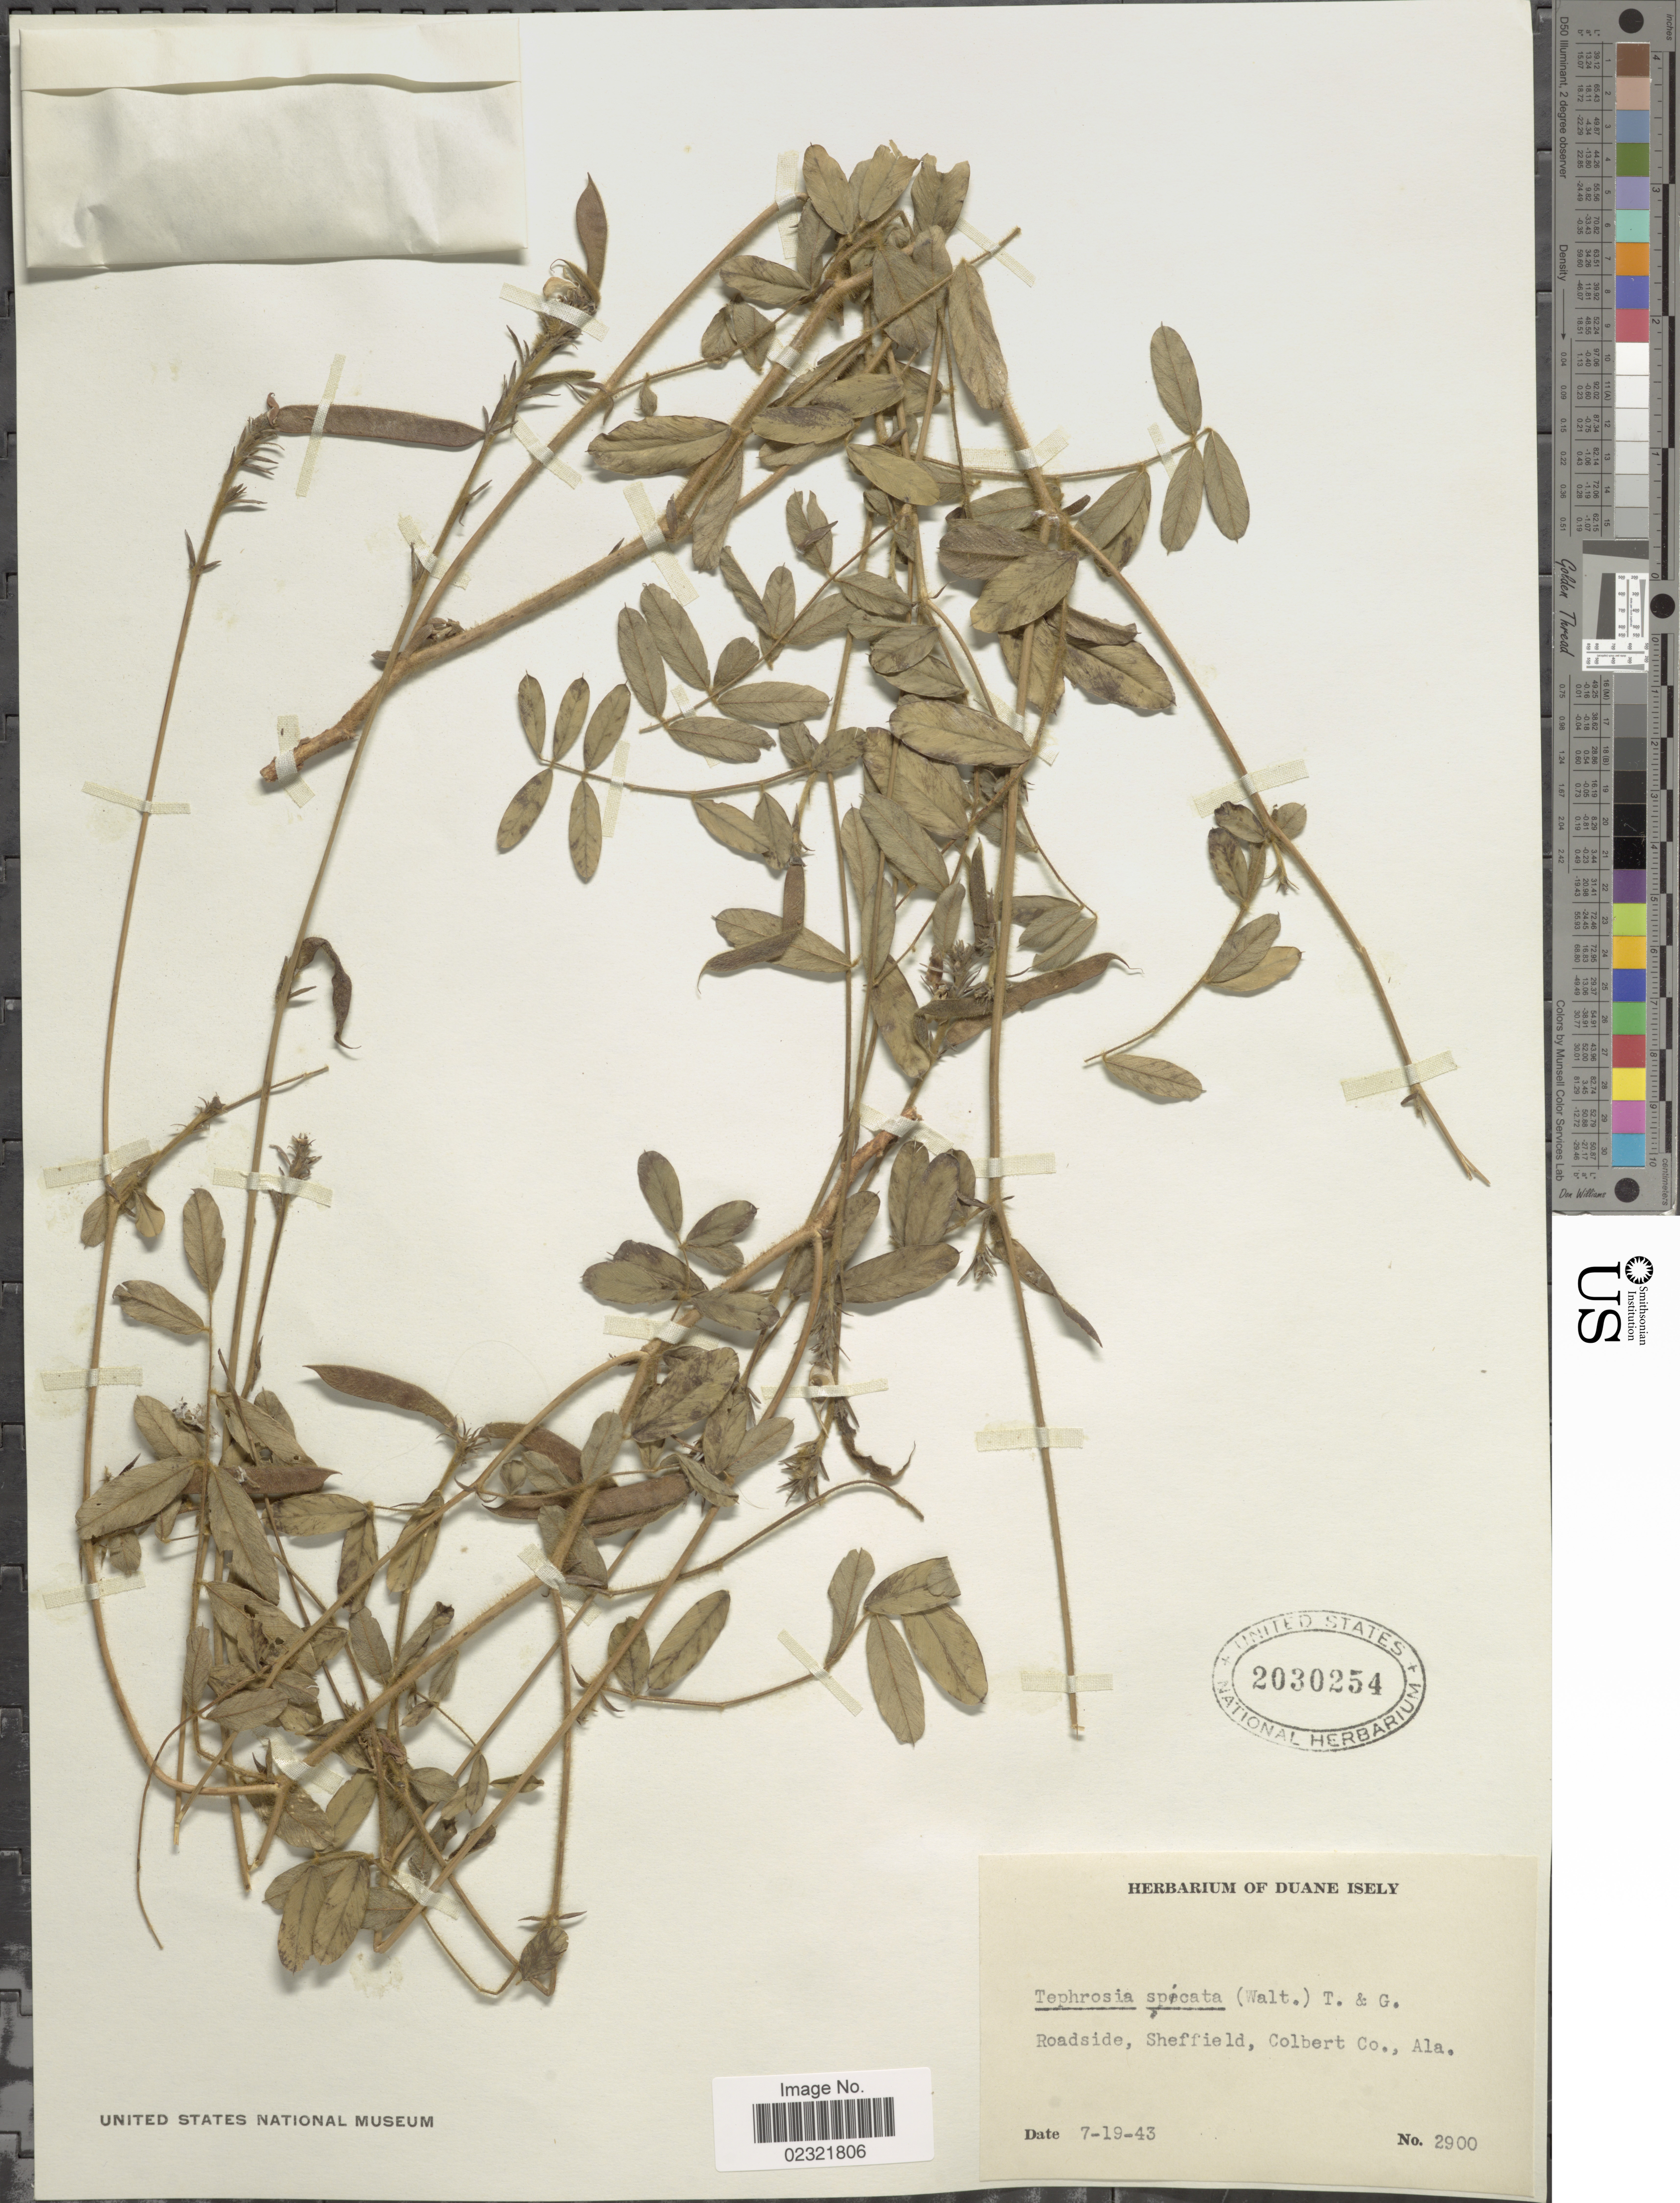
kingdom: Plantae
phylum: Tracheophyta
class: Magnoliopsida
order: Fabales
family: Fabaceae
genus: Tephrosia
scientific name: Tephrosia spicata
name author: (Walter) Torr. & A. Gray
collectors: ex. herb. Duane Isely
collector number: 2900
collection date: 1943-07-19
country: United States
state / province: Alabama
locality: Roadside, Sheffield, Colbert Co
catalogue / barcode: US 2030254